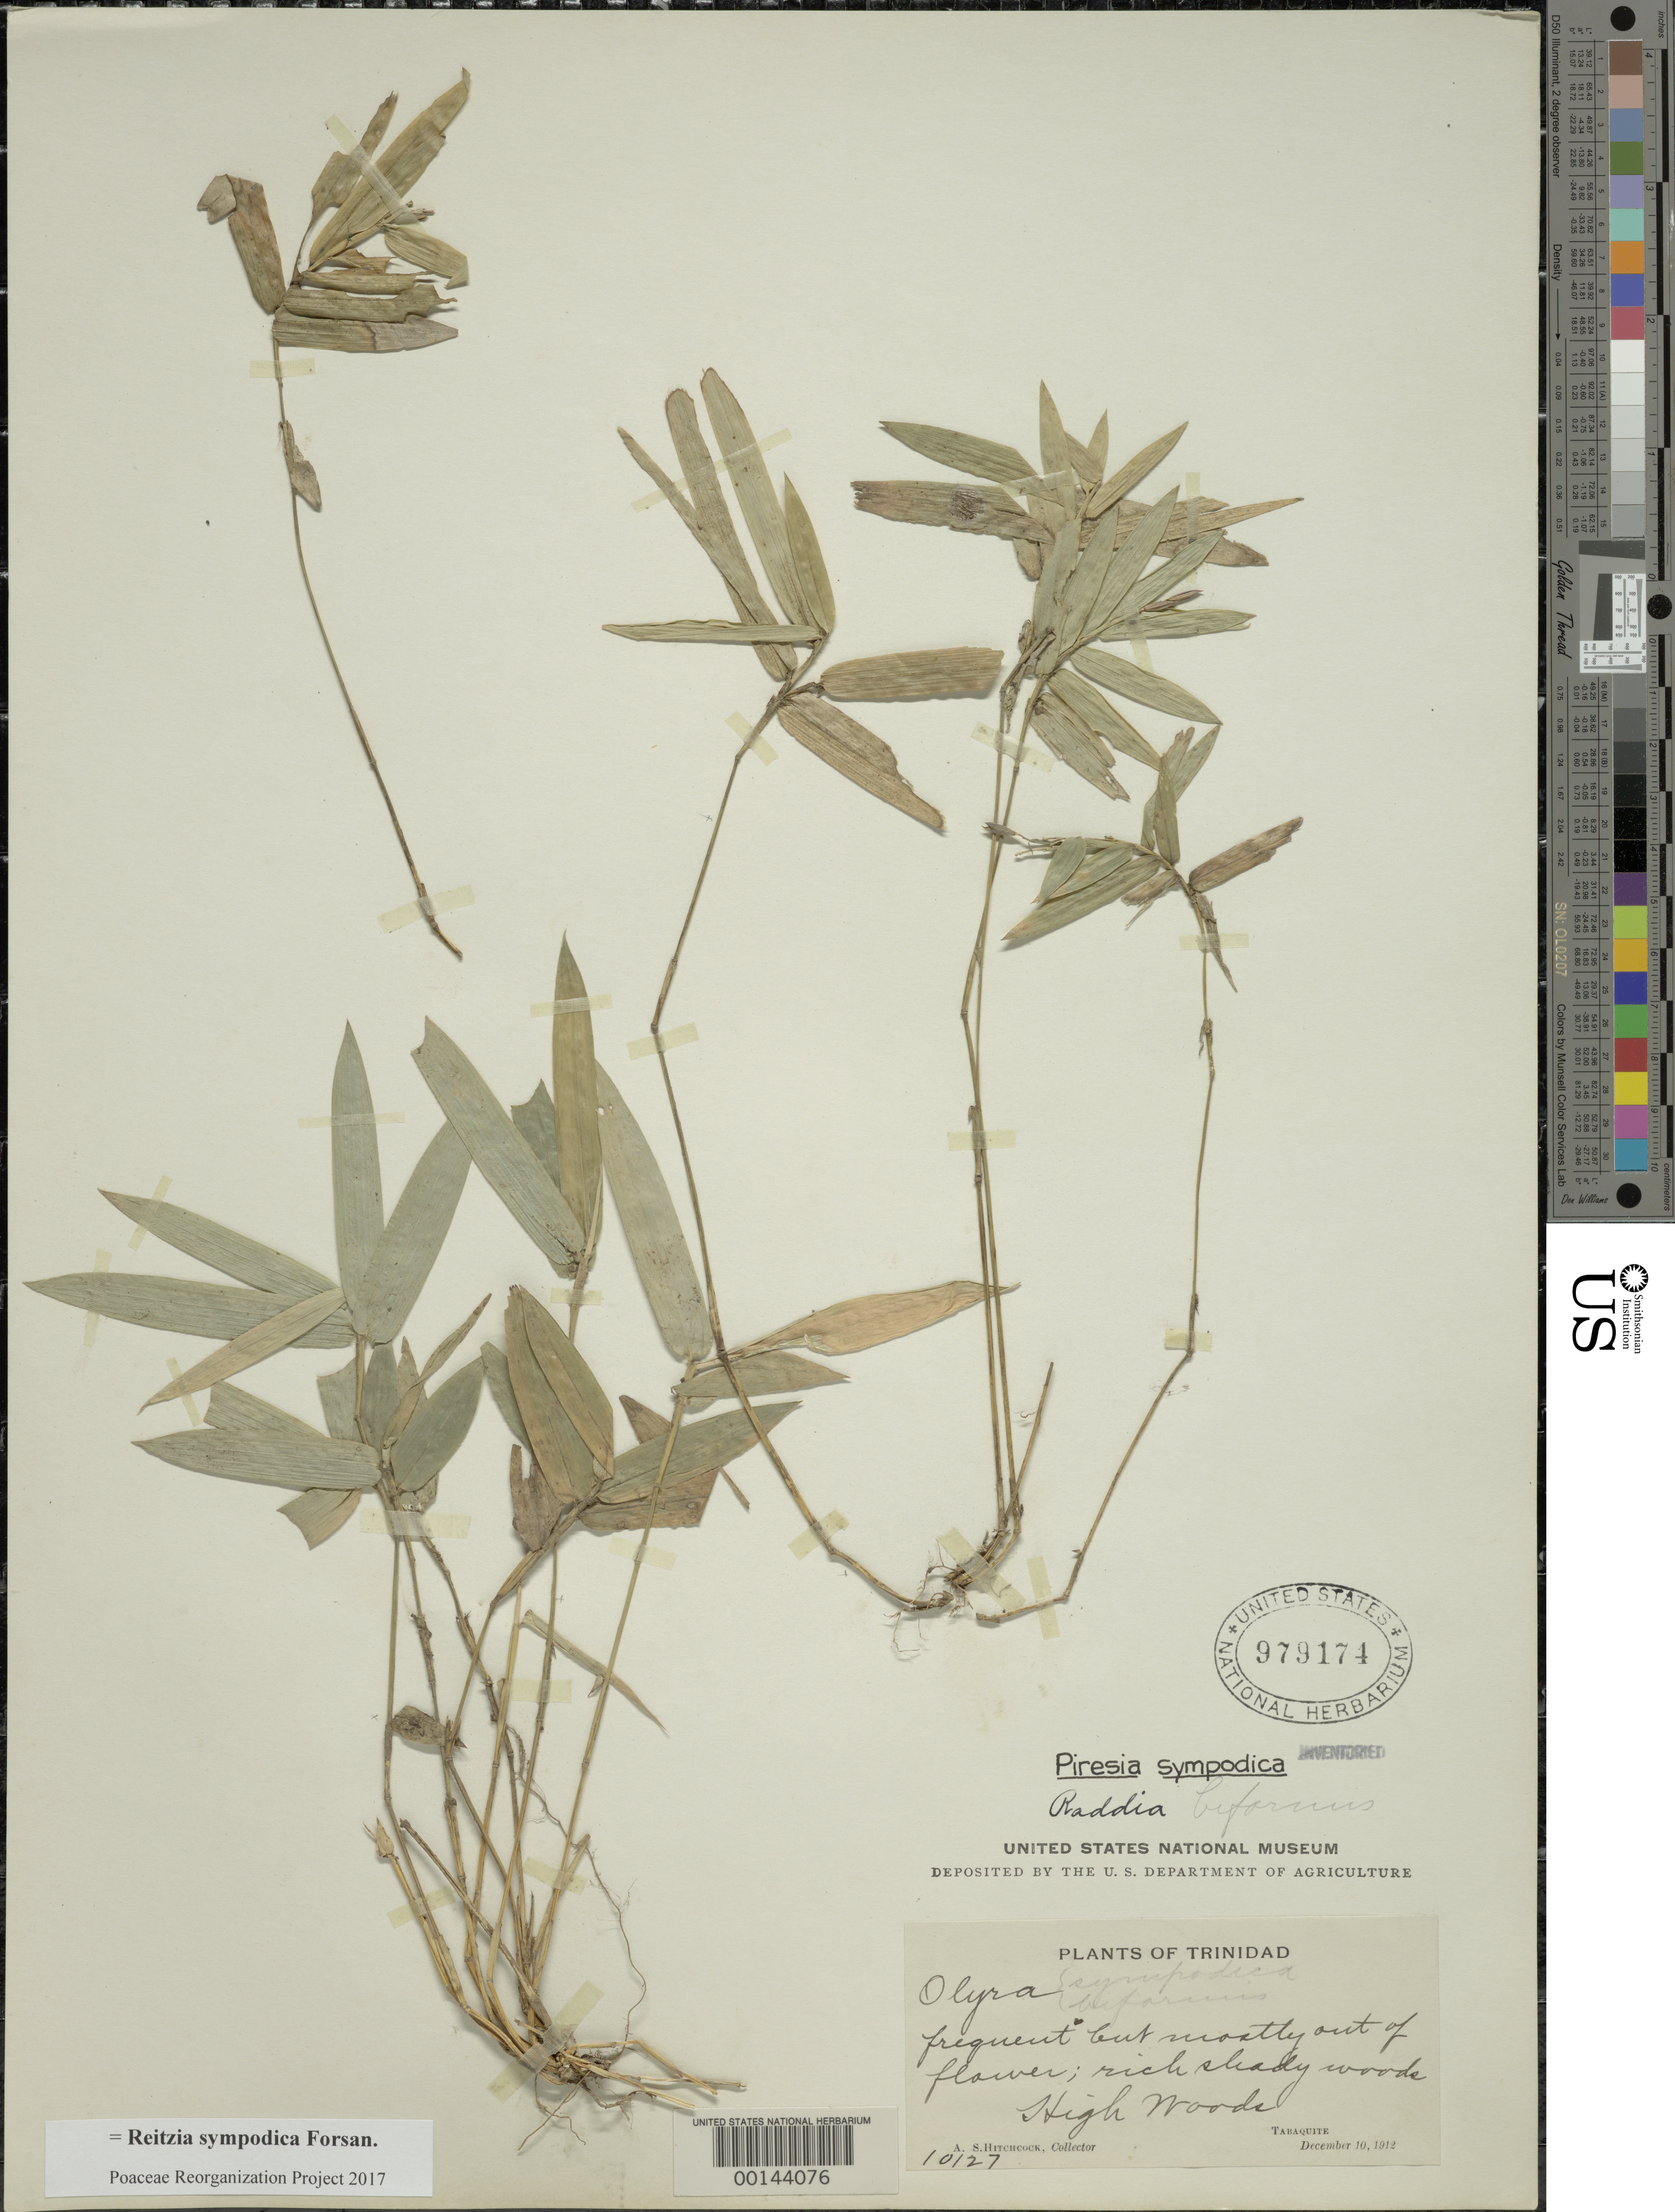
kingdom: Plantae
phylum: Tracheophyta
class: Liliopsida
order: Poales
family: Poaceae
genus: Reitzia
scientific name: Reitzia sympodica ined. 2019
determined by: Poaceae Reorganization Project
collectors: A. S. Hitchcock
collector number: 10127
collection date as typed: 10 Dec 1912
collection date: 1912-12-10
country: Trinidad and Tobago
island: Trinidad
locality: Tabaquite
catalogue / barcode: US 979174